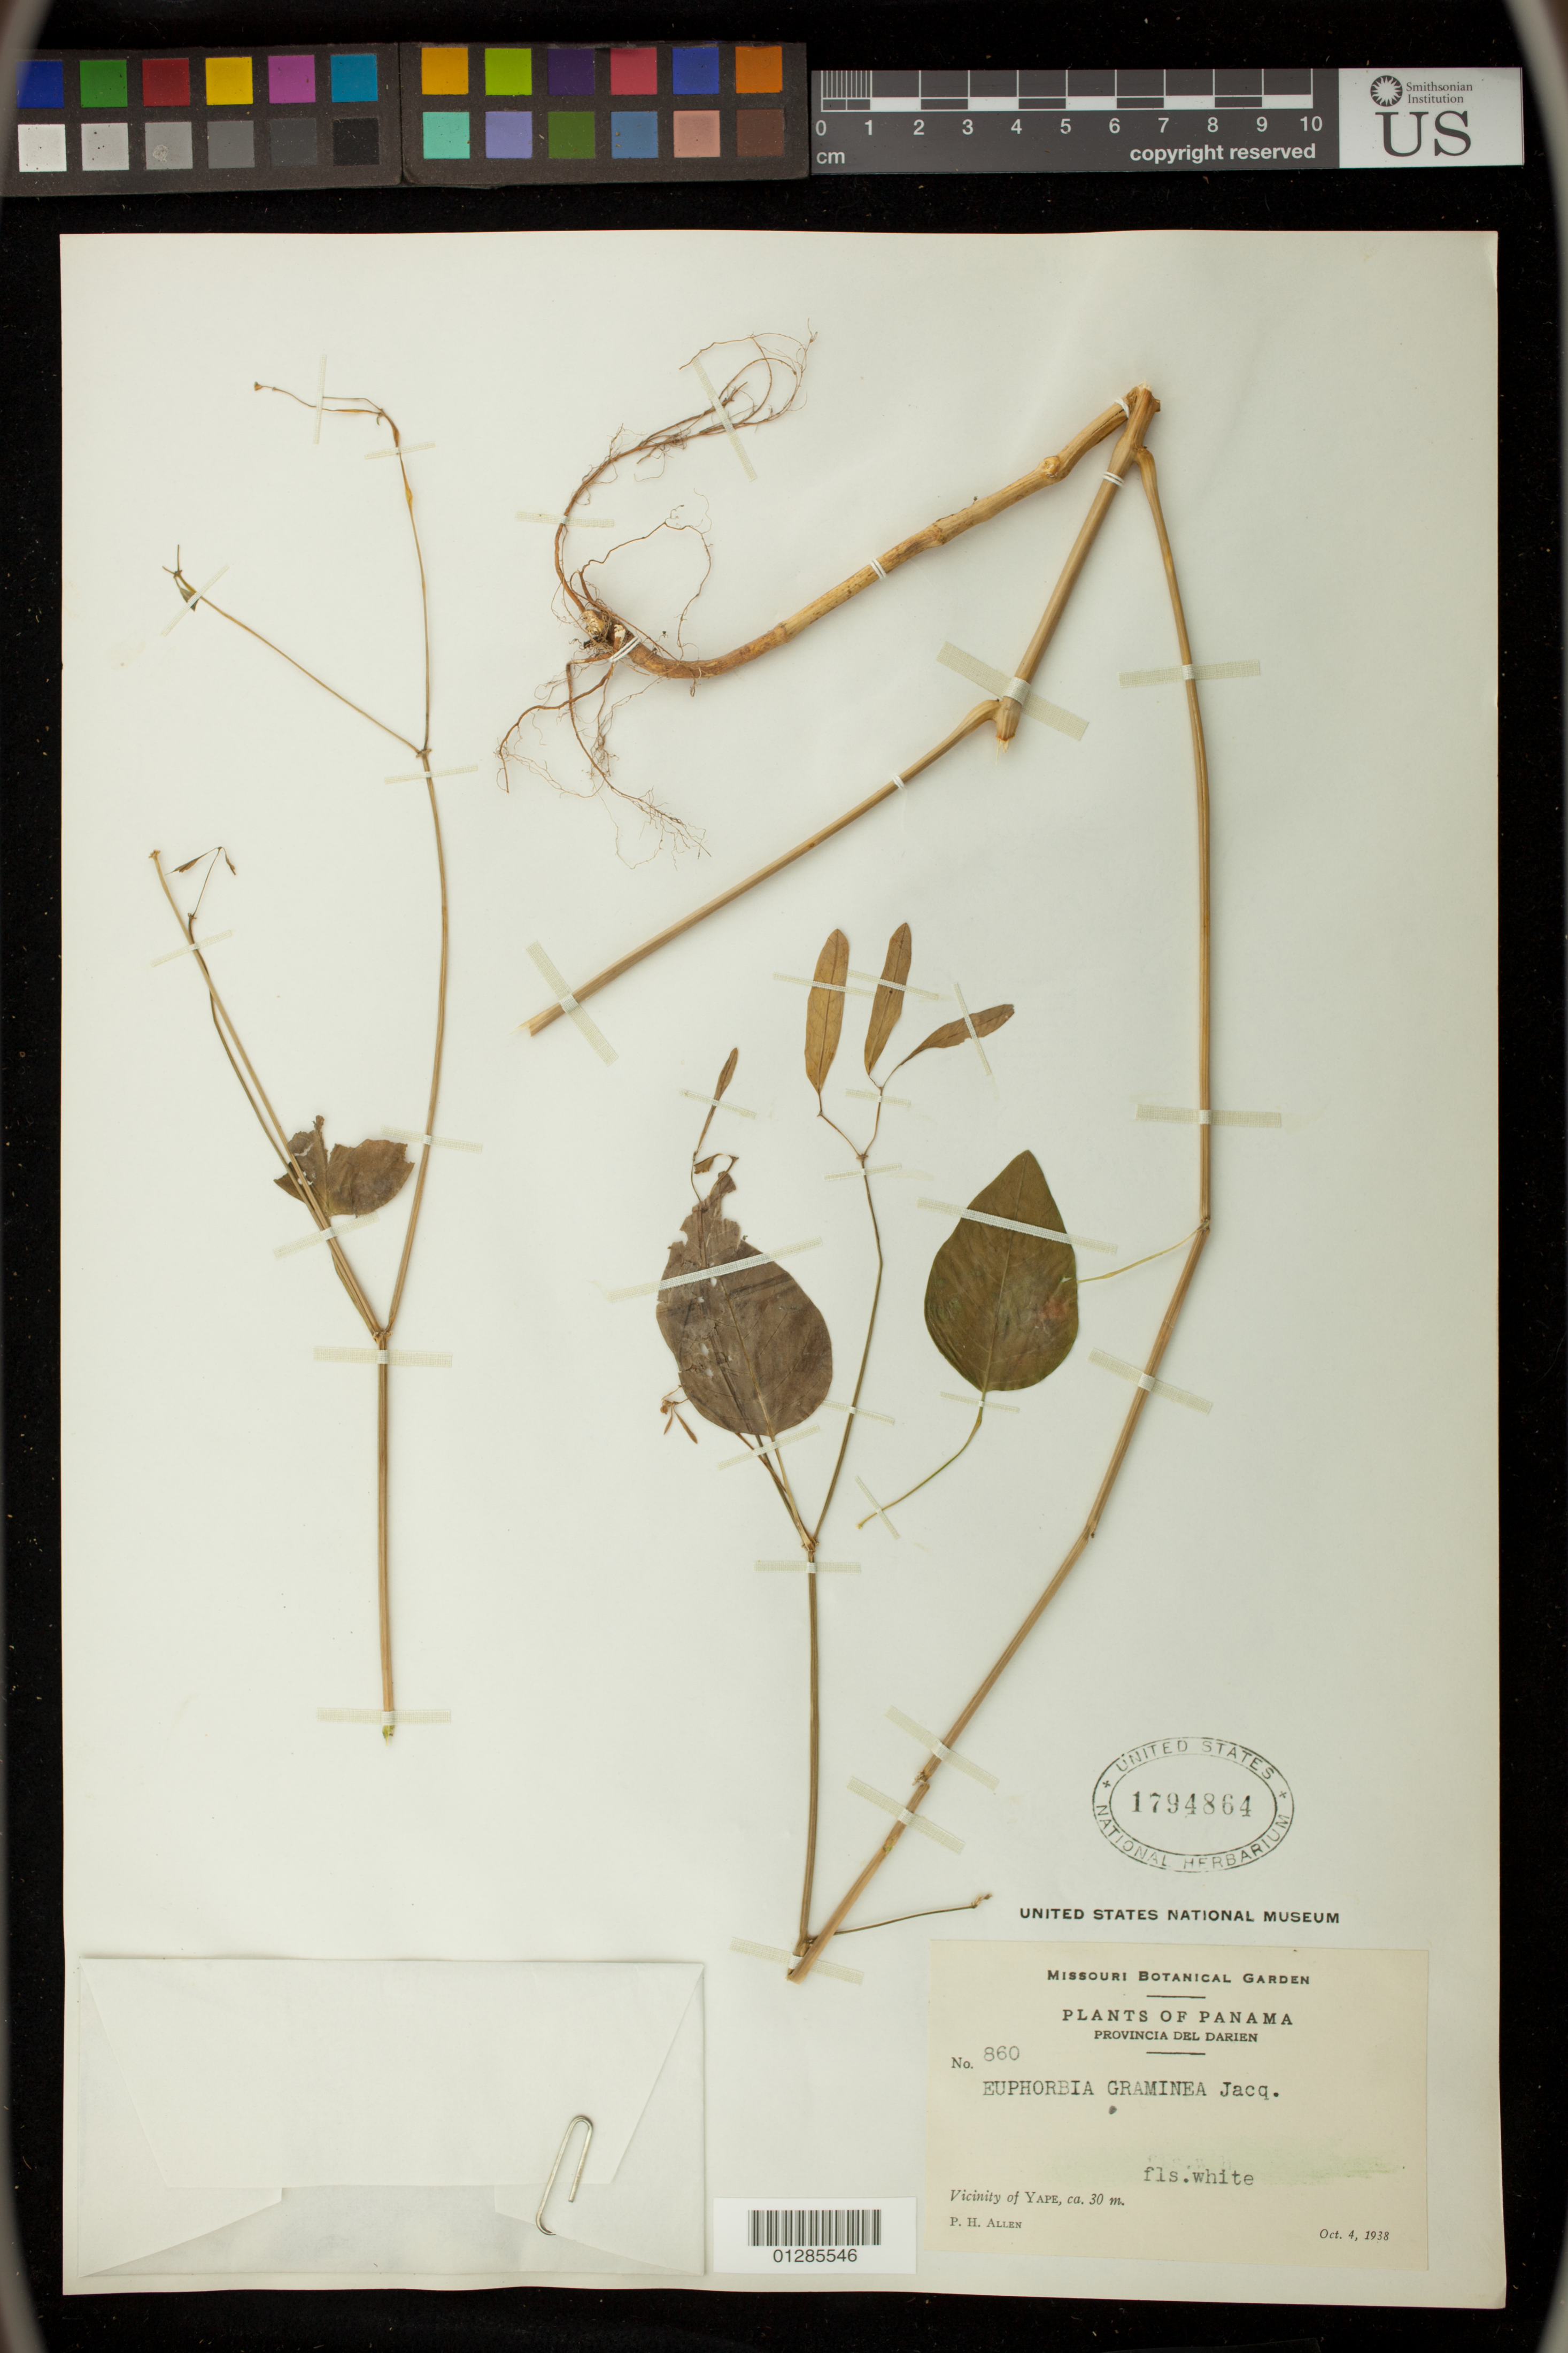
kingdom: Plantae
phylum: Tracheophyta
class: Magnoliopsida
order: Malpighiales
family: Euphorbiaceae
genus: Euphorbia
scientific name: Euphorbia graminea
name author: Jacq.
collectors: P. H. Allen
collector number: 860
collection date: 1938-10-04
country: Panama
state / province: Emberá-Wounaan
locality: Vicinity of Yape, Provincia Del Darien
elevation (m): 30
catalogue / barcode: US 1794864